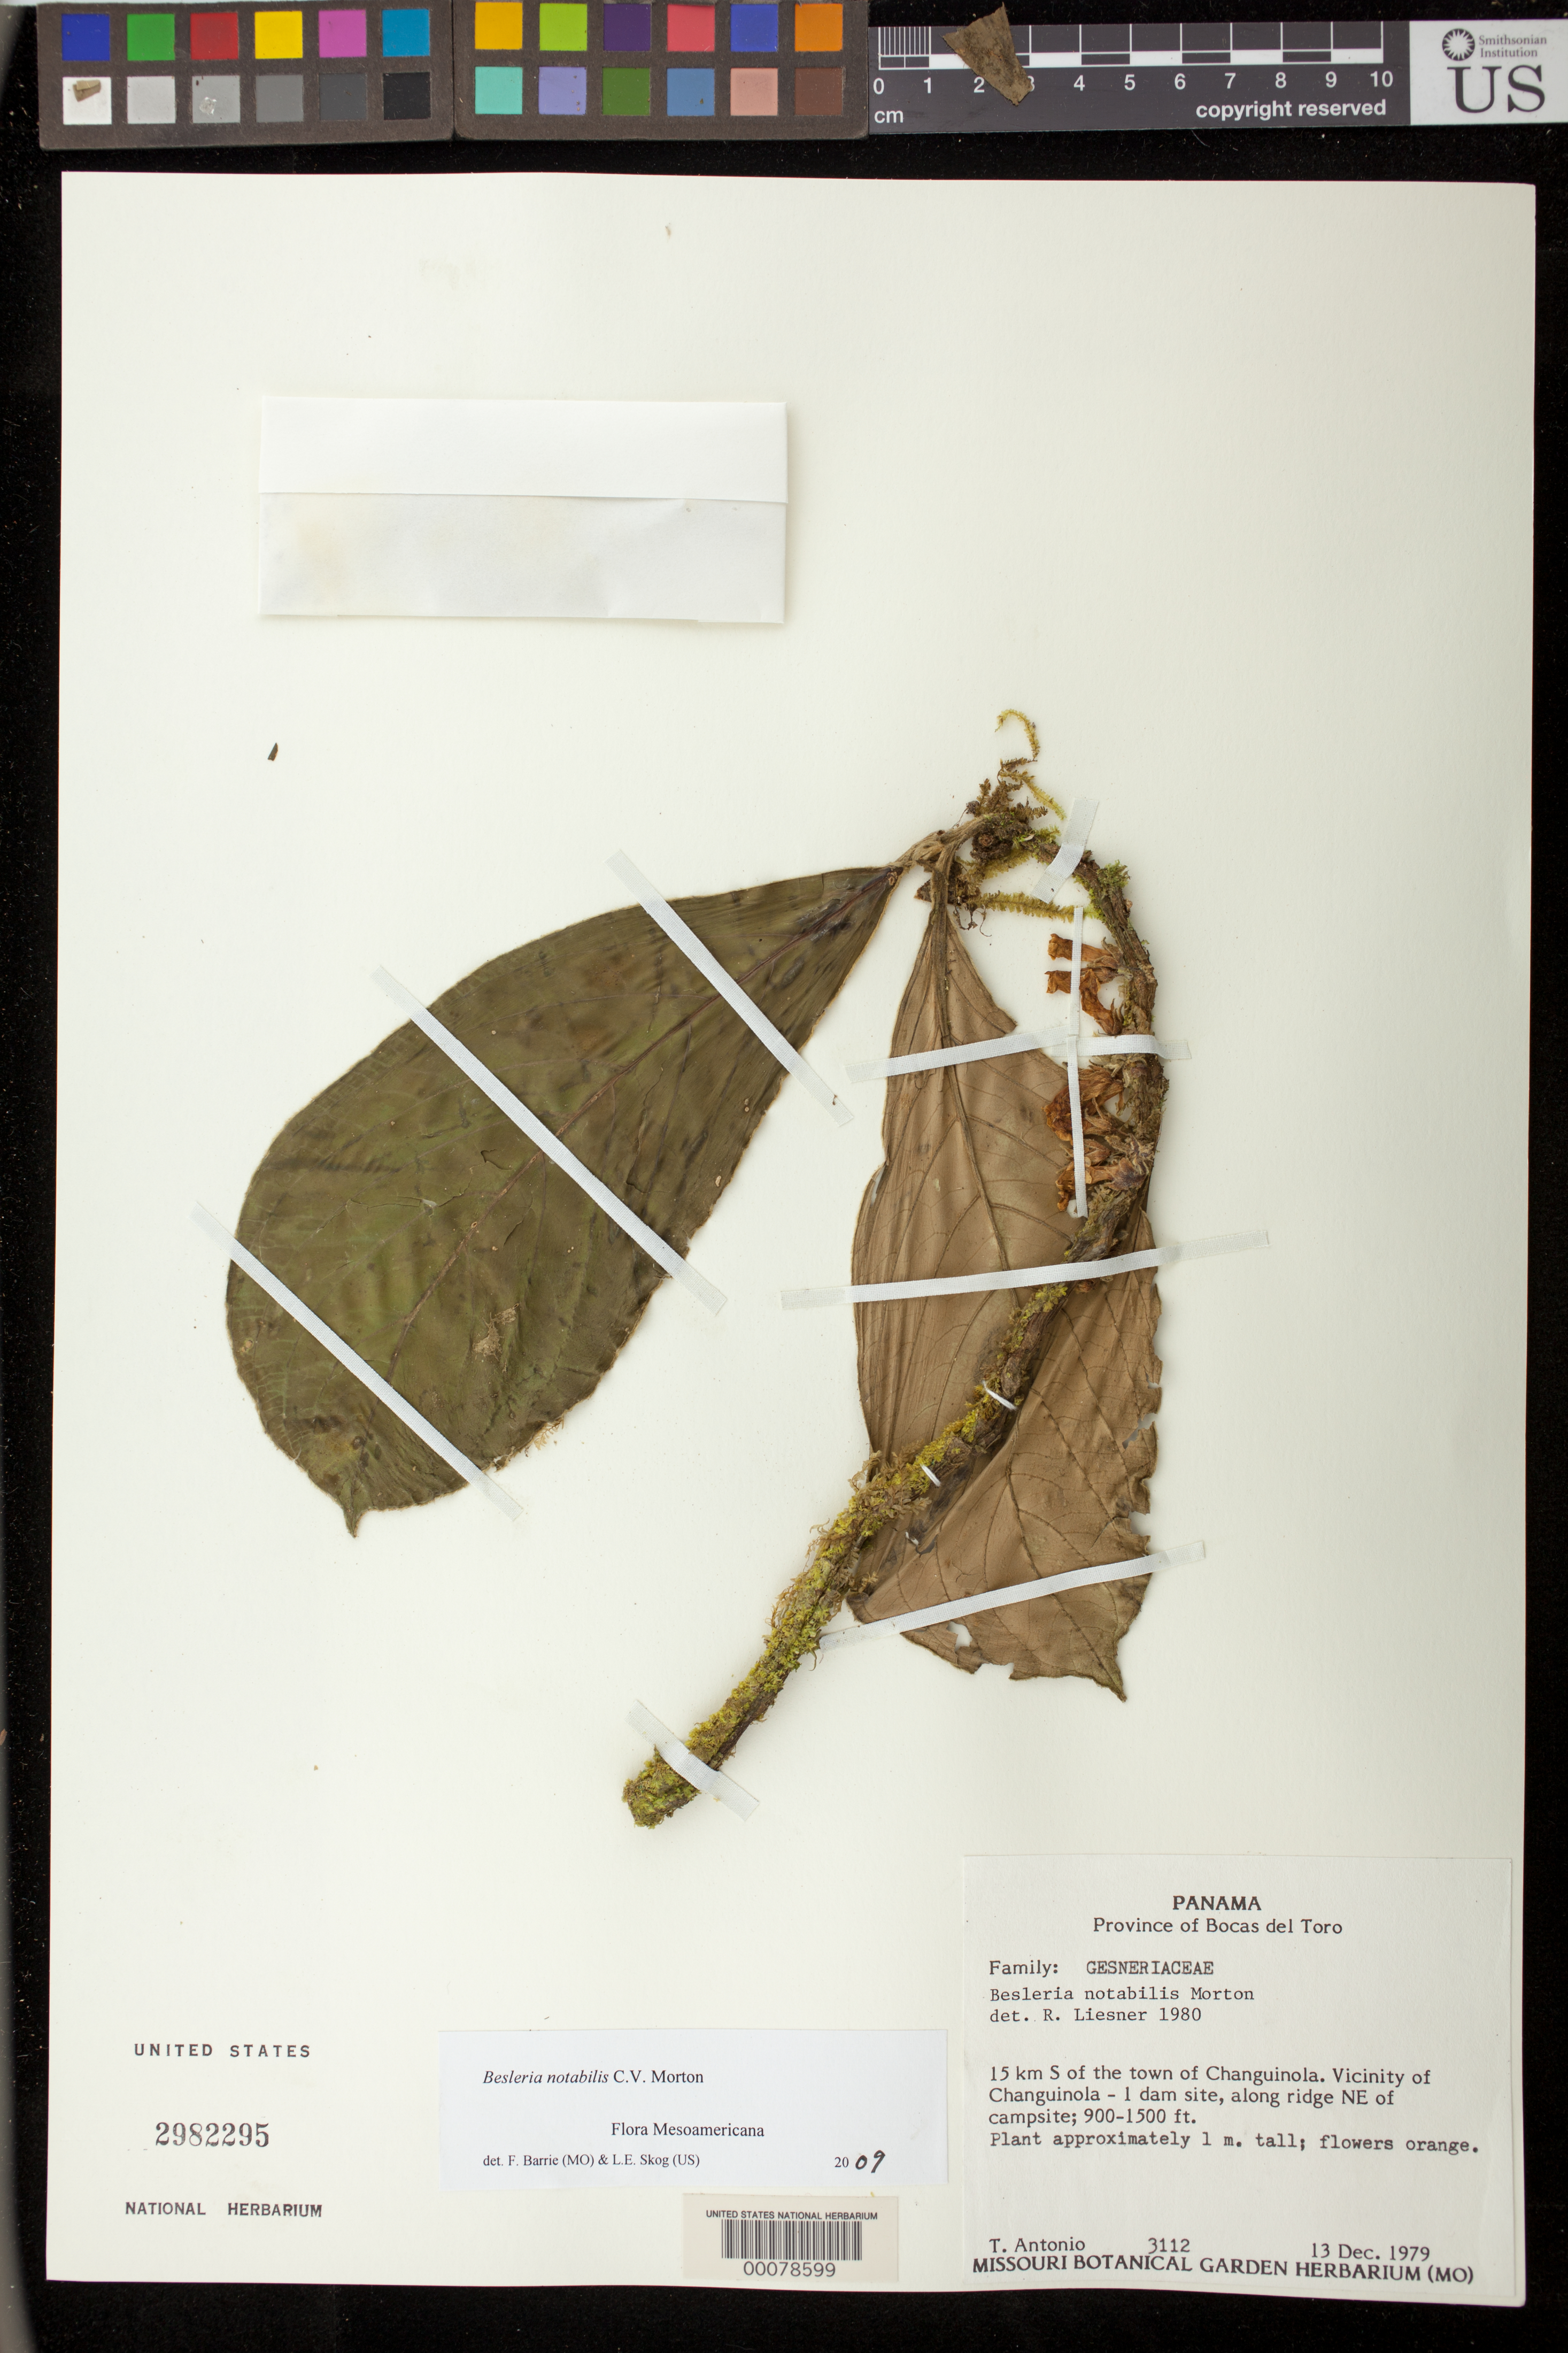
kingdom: Plantae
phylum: Tracheophyta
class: Magnoliopsida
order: Lamiales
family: Gesneriaceae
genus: Besleria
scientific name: Besleria notabilis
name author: C.V. Morton in Standl.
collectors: T. Antonio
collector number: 3112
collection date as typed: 13 Dec 1979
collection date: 1979-12-13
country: Panama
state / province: Bocas del Toro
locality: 15 km S of the town of Changuinola, vicinity of Changuinola - 1 dam site, along ridge NE of campsite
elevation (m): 274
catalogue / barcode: US 2982295